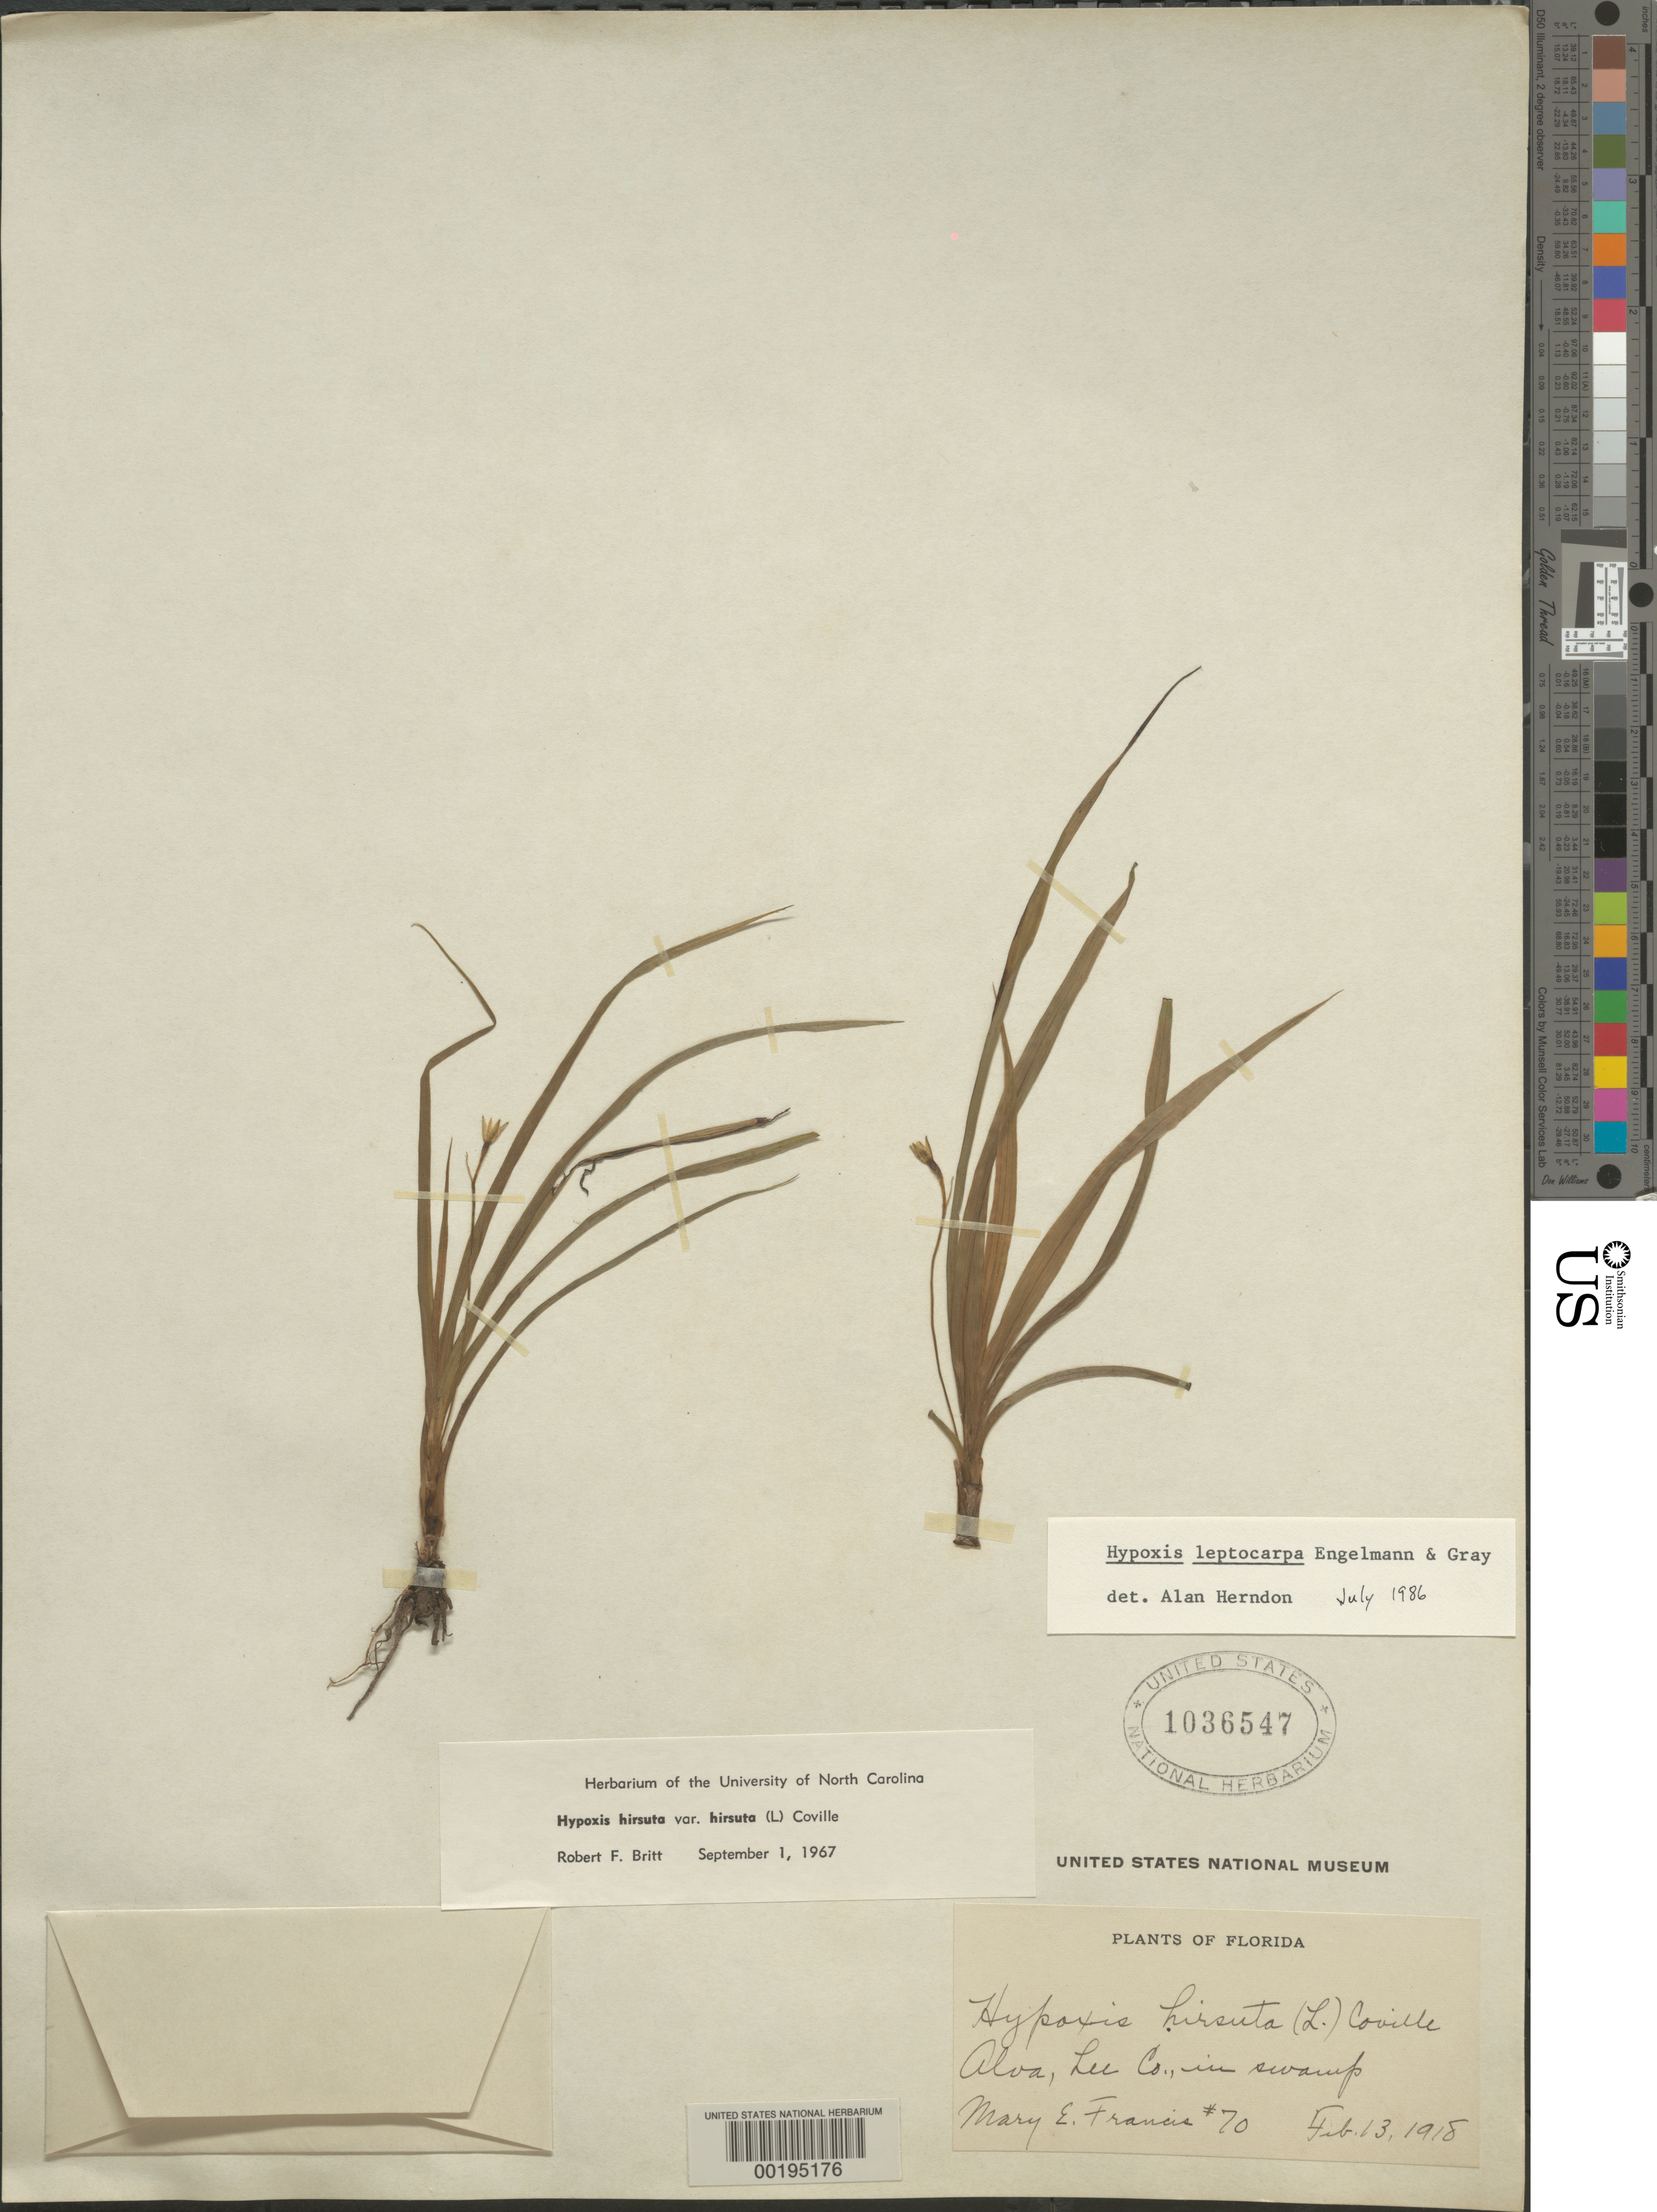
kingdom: Plantae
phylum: Tracheophyta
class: Liliopsida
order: Asparagales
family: Hypoxidaceae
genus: Hypoxis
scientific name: Hypoxis leptocarpa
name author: (Engelm. & A. Gray) Small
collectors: M. E. Francis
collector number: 70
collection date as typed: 13 Feb 1918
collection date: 1918-02-13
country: United States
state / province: Florida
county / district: Lee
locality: Alva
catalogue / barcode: US 1036547